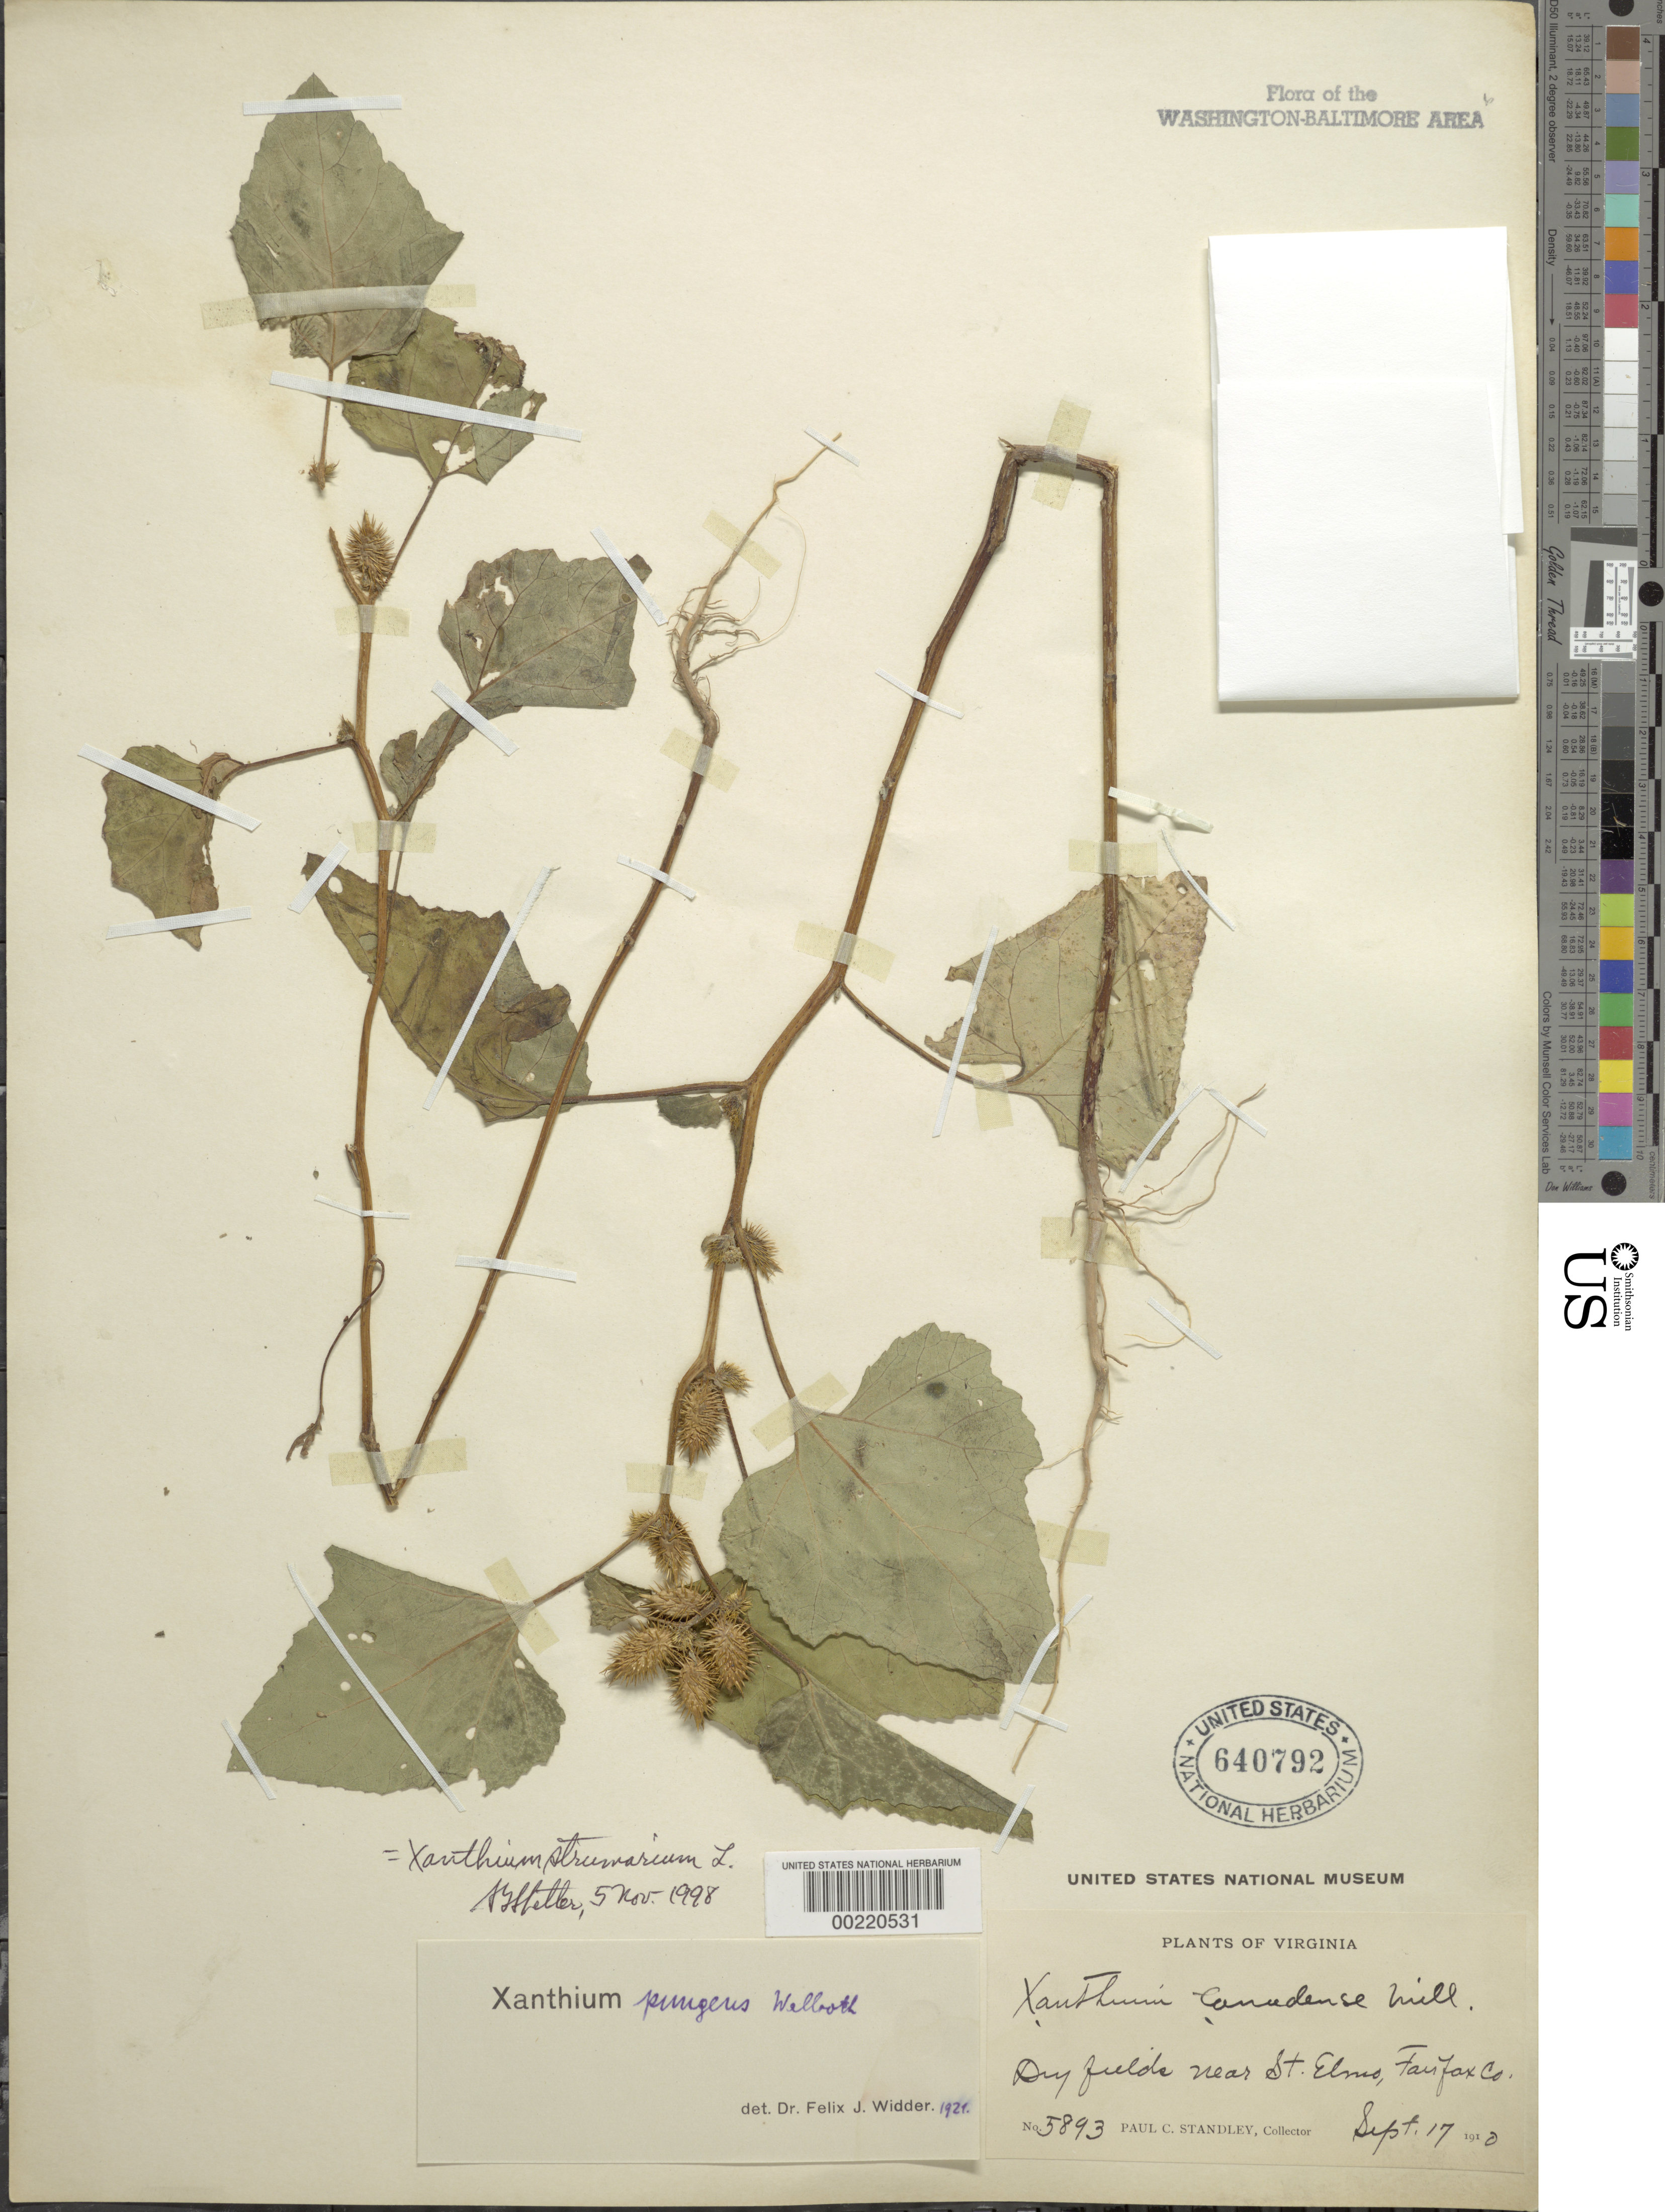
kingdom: Plantae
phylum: Tracheophyta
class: Magnoliopsida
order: Asterales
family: Asteraceae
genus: Xanthium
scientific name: Xanthium strumarium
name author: L.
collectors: P. C. Standley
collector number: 5893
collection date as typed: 17 Sep 1910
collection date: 1910-09-17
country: United States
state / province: Virginia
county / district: Fairfax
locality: Near St. Elmo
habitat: Dry fields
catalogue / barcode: US 640792